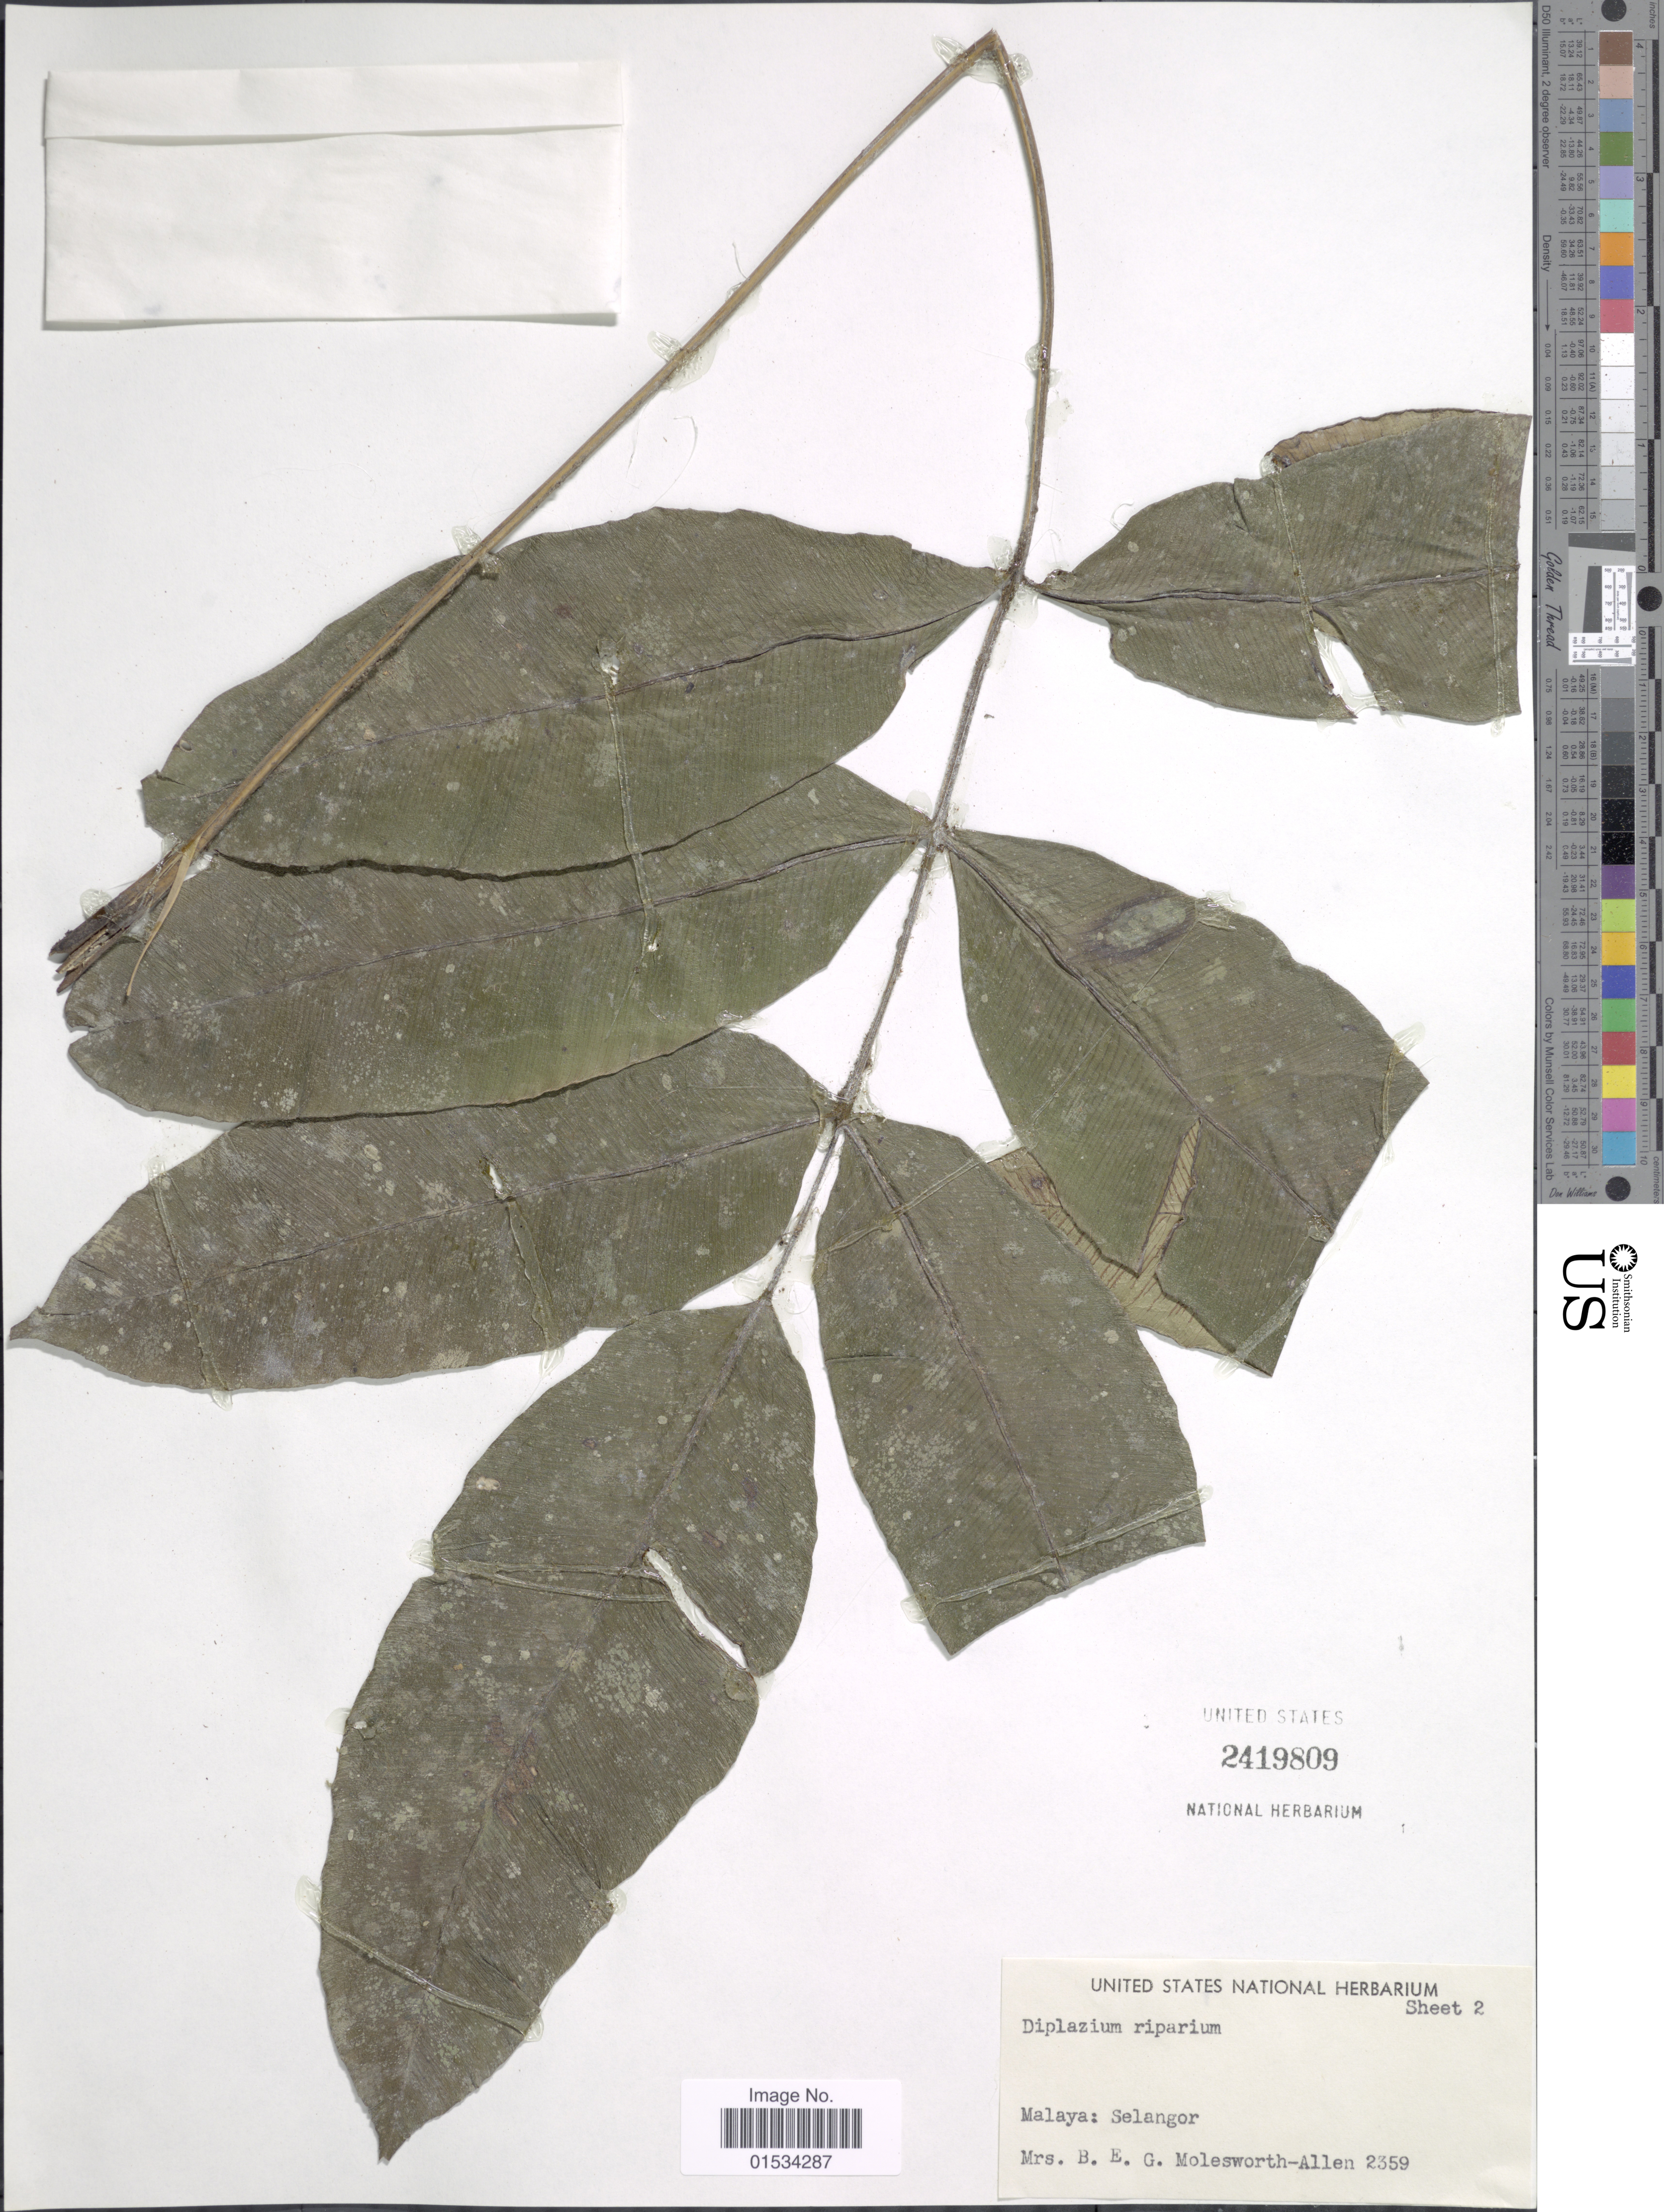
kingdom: Plantae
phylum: Tracheophyta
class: Polypodiopsida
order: Polypodiales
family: Athyriaceae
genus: Diplazium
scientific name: Diplazium riparium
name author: Holttum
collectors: Mrs. B. E. G. Molesworth-Allen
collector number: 2359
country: Malaysia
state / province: Selangor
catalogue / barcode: US 2419809